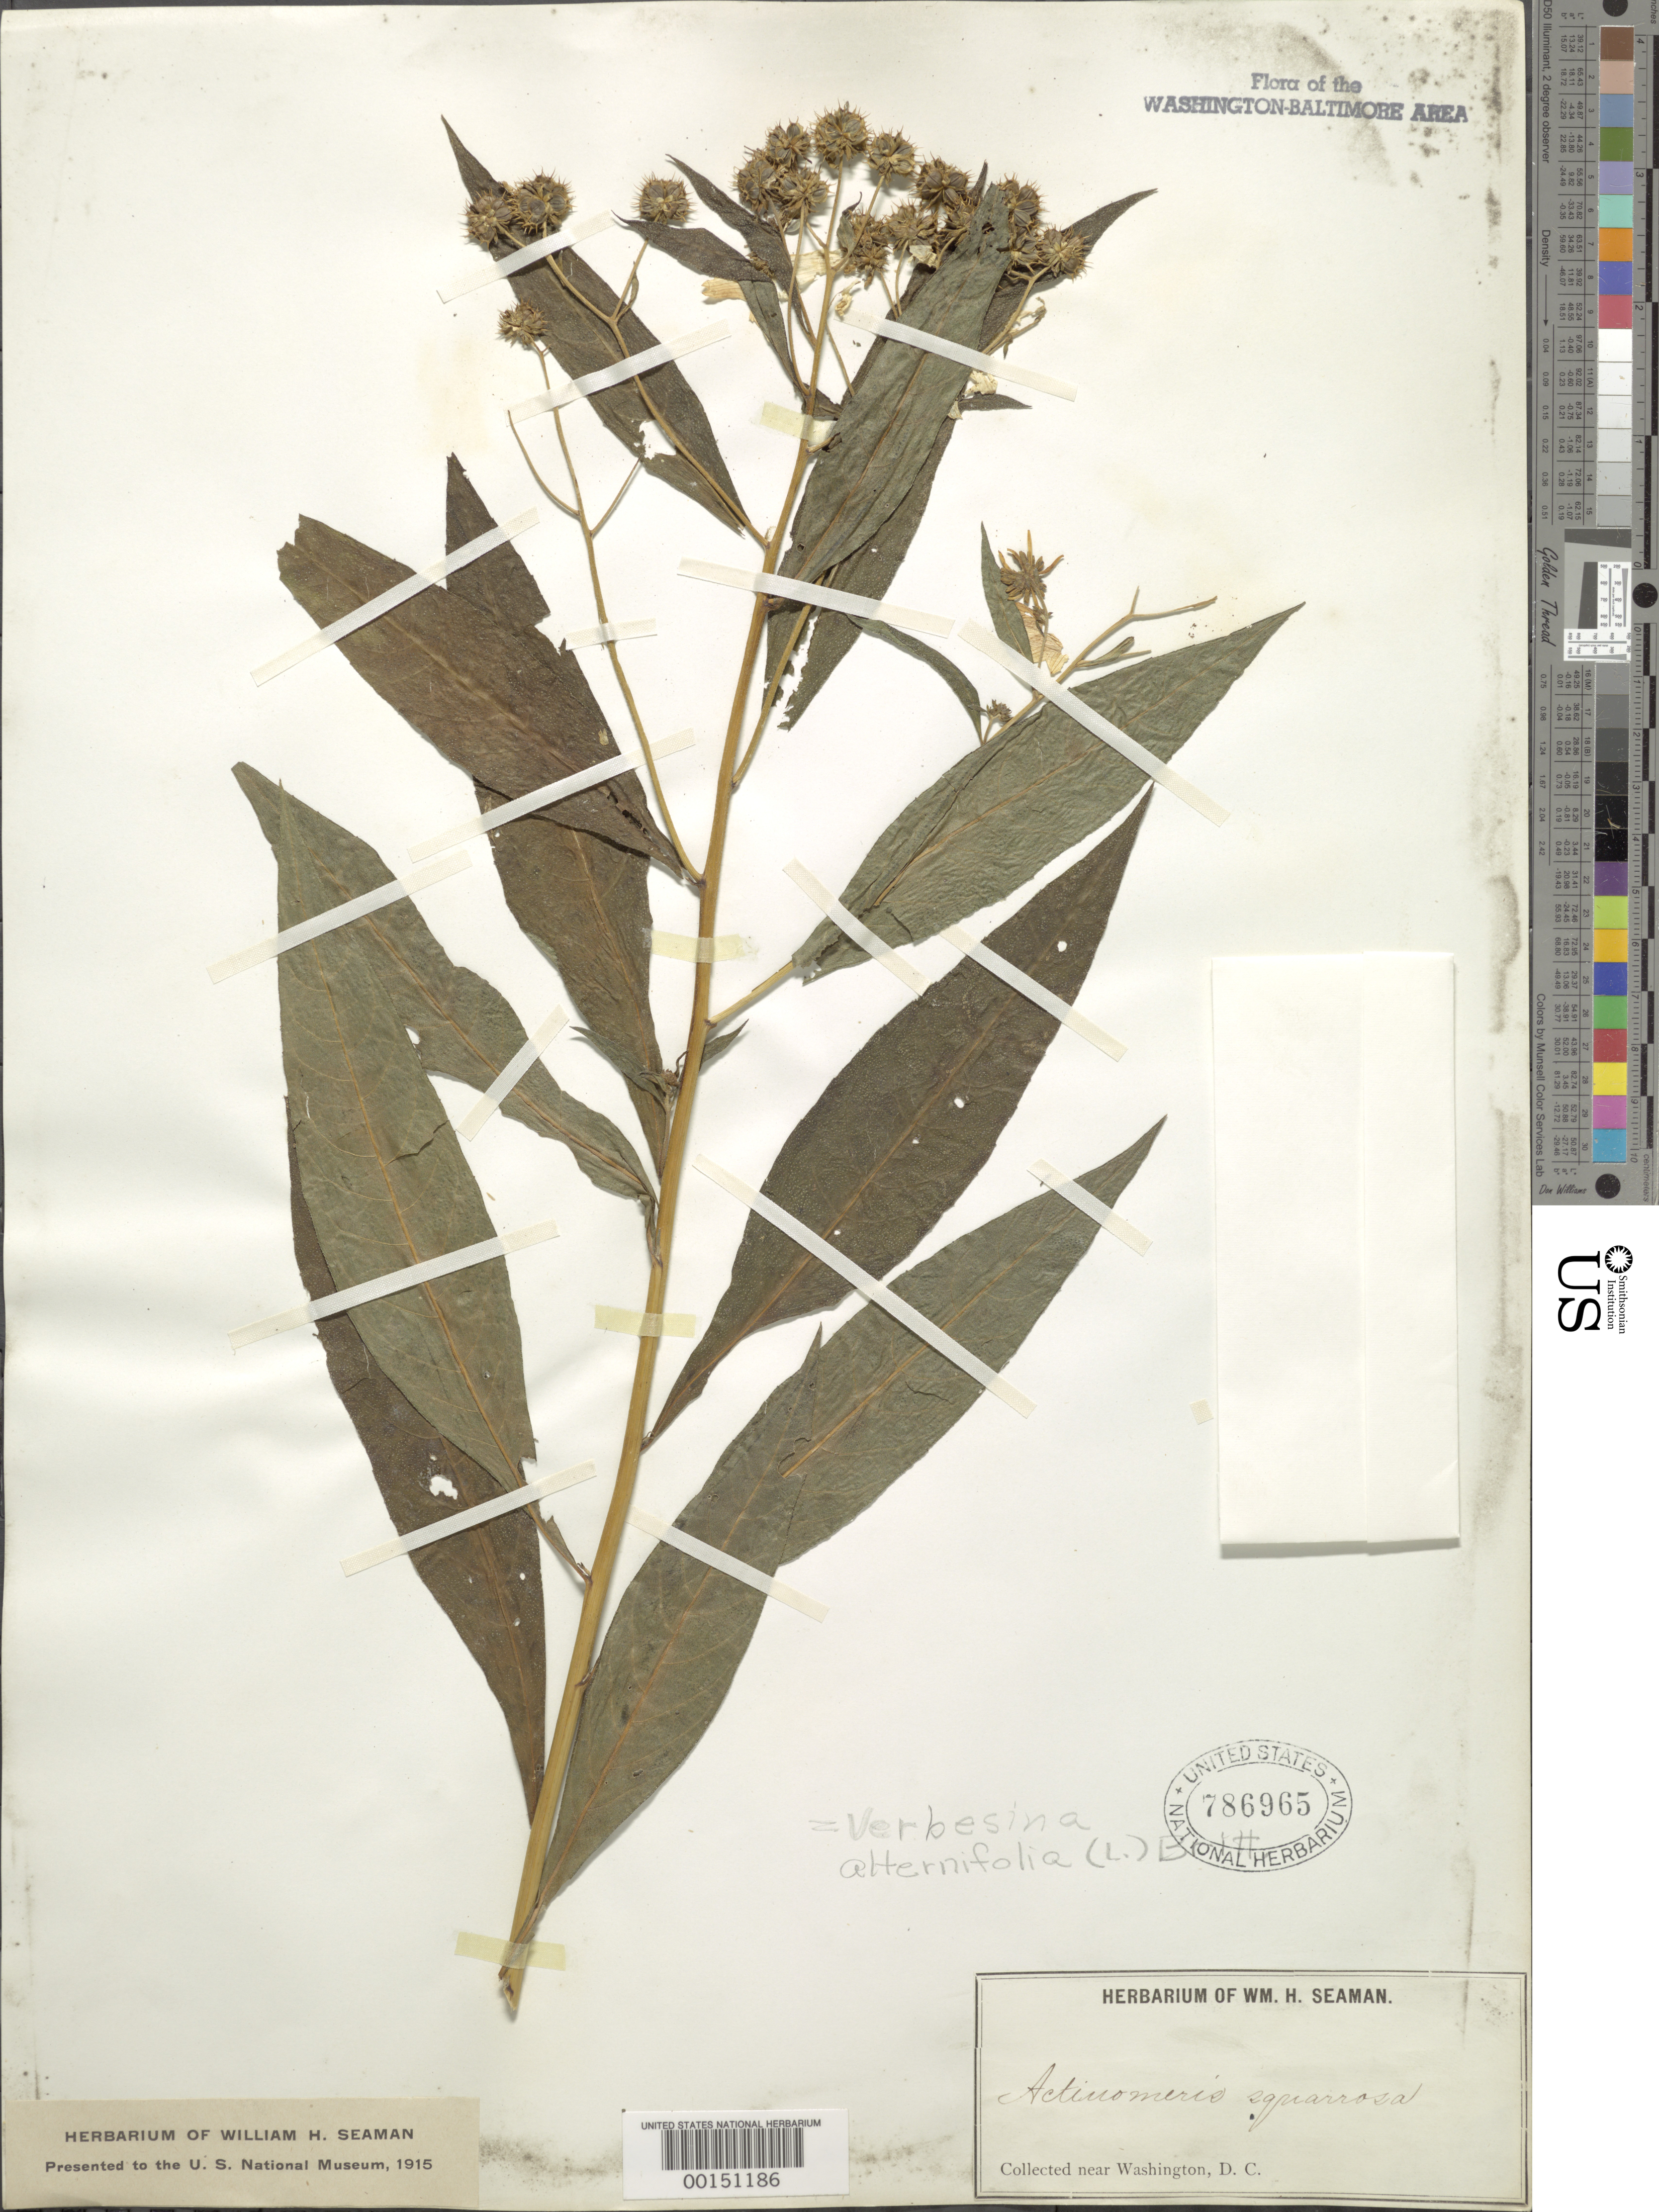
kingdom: Plantae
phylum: Tracheophyta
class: Magnoliopsida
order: Asterales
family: Asteraceae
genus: Verbesina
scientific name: Verbesina alternifolia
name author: (L.) Britton ex Kearney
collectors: W. Seaman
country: United States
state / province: District of Columbia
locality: Washington DC Area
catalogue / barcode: US 786965